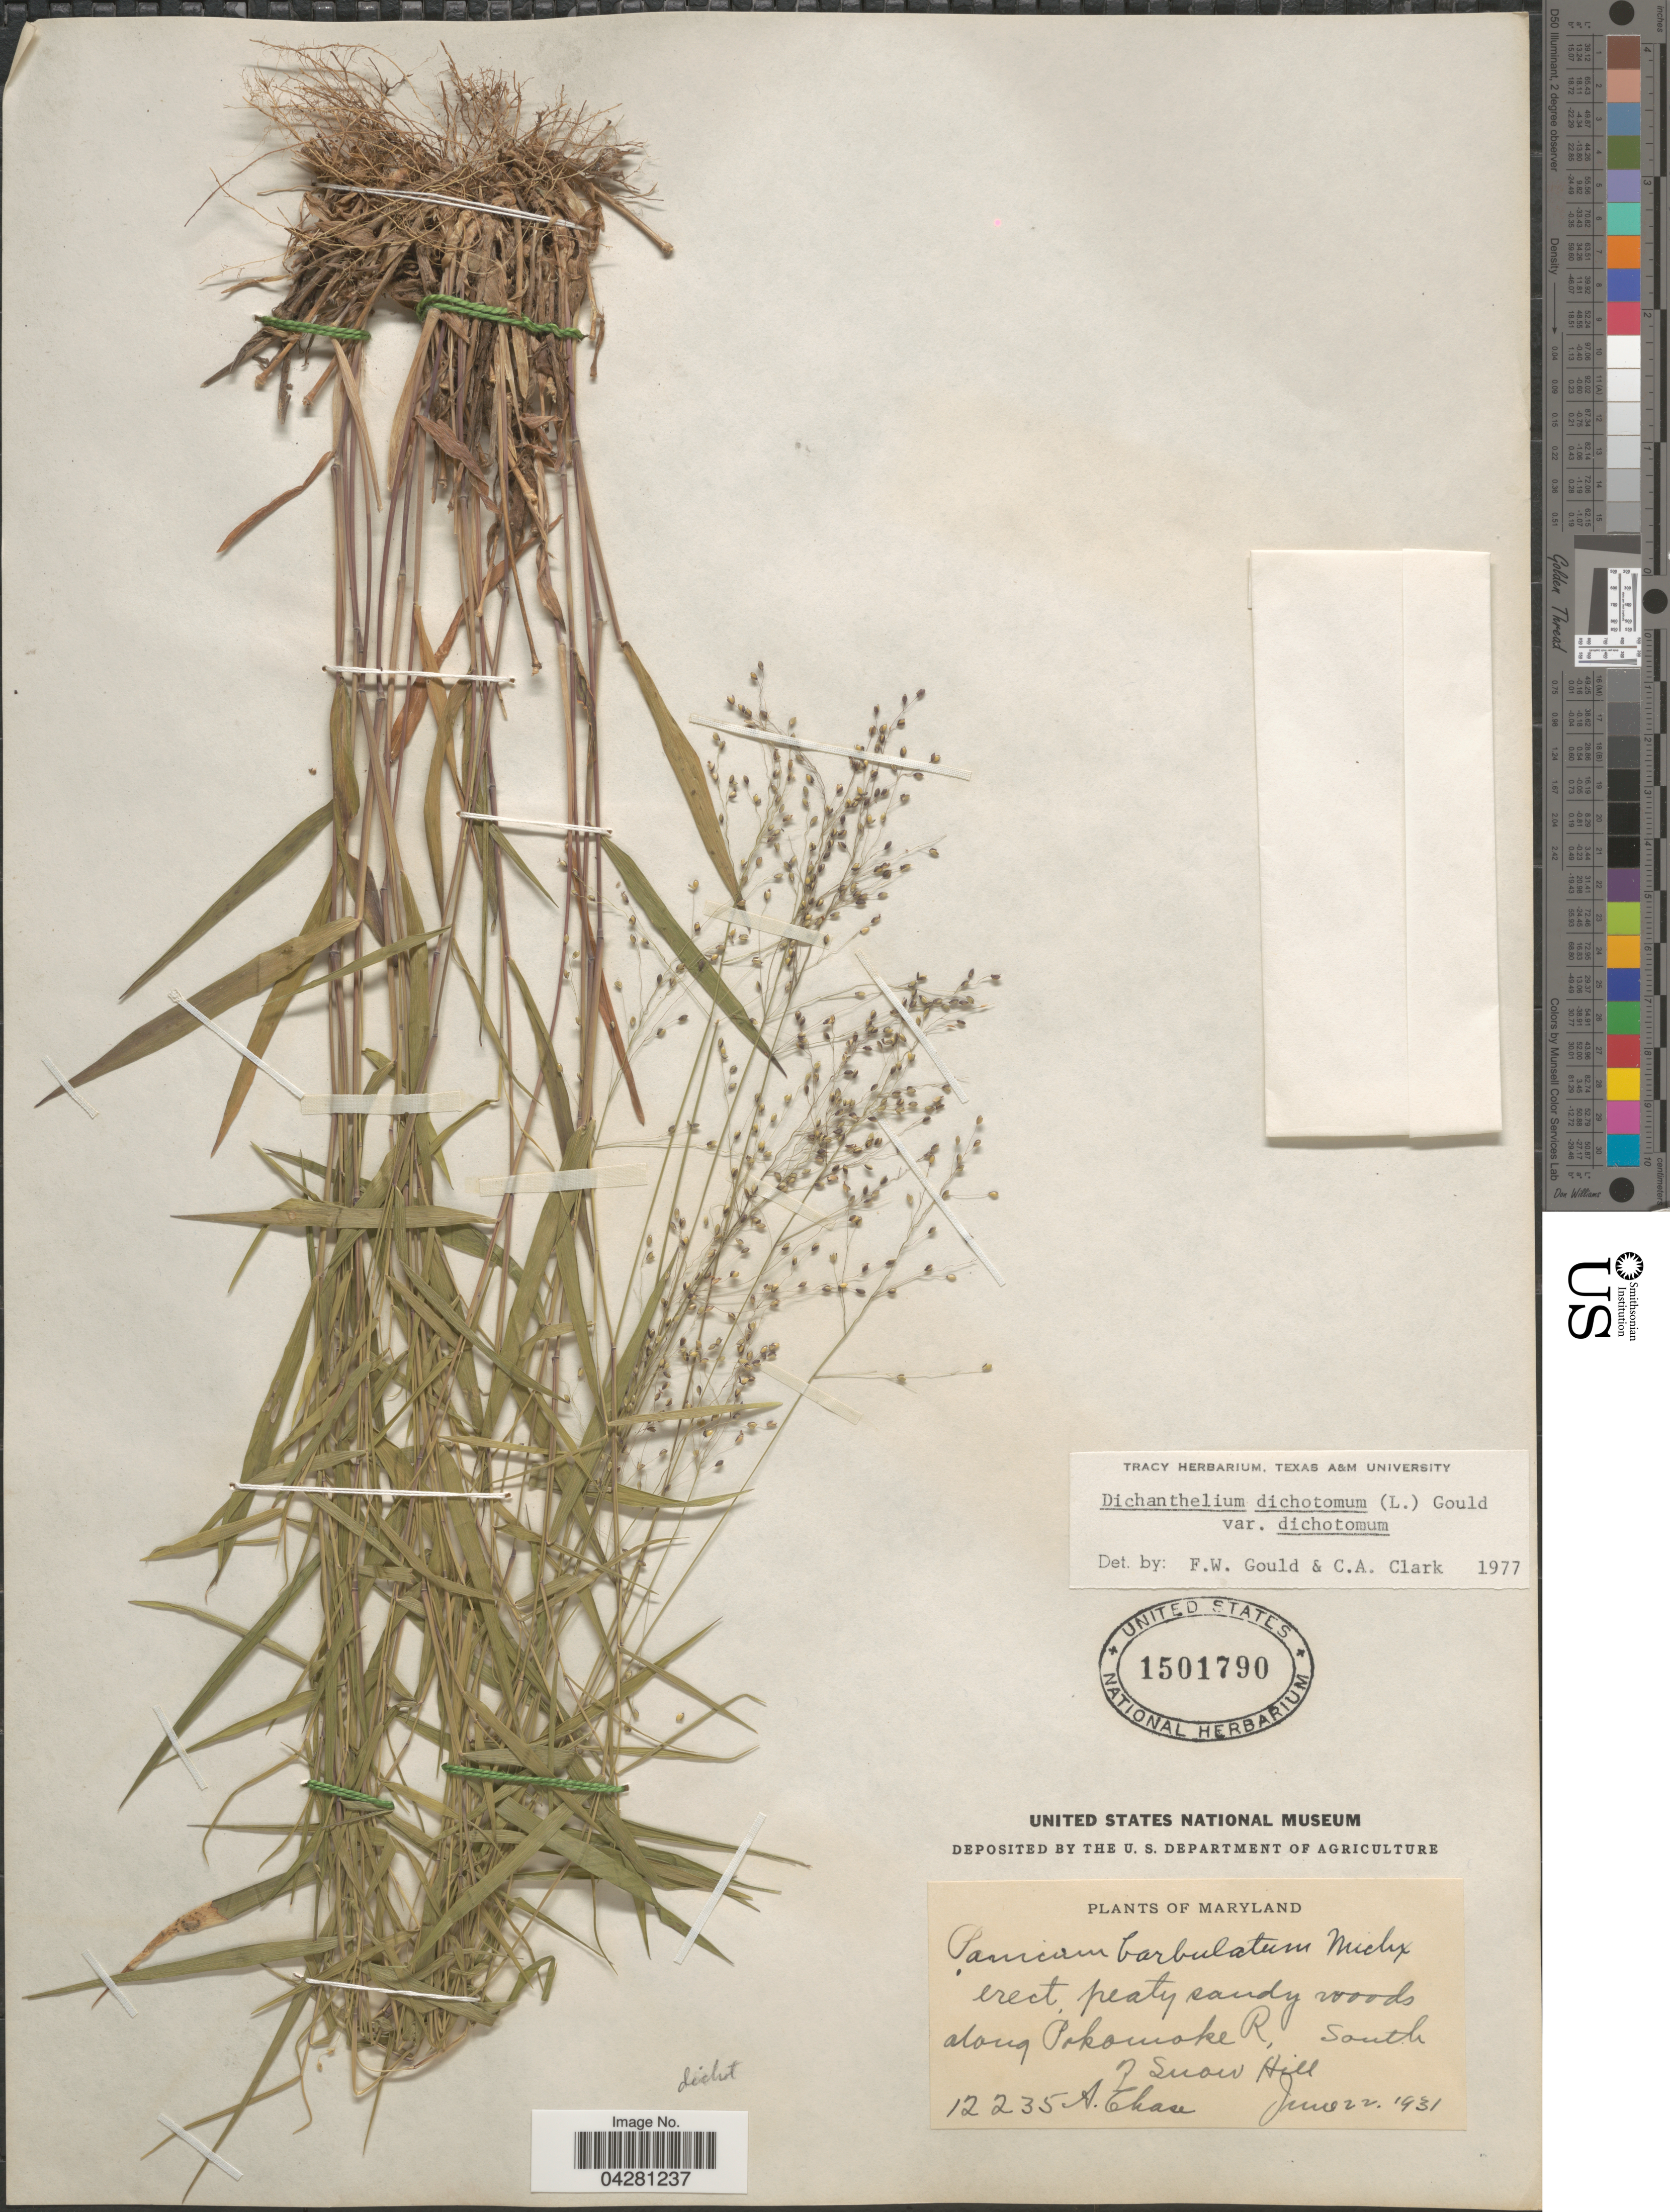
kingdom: Plantae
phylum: Tracheophyta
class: Liliopsida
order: Poales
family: Poaceae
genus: Dichanthelium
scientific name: Dichanthelium dichotomum var. dichotomum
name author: (L.) Gould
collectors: A. Chase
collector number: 12235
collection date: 1931-06-22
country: United States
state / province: Maryland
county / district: Worcester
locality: Along Pokomoke R. South of Snow Hill.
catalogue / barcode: US 1501790